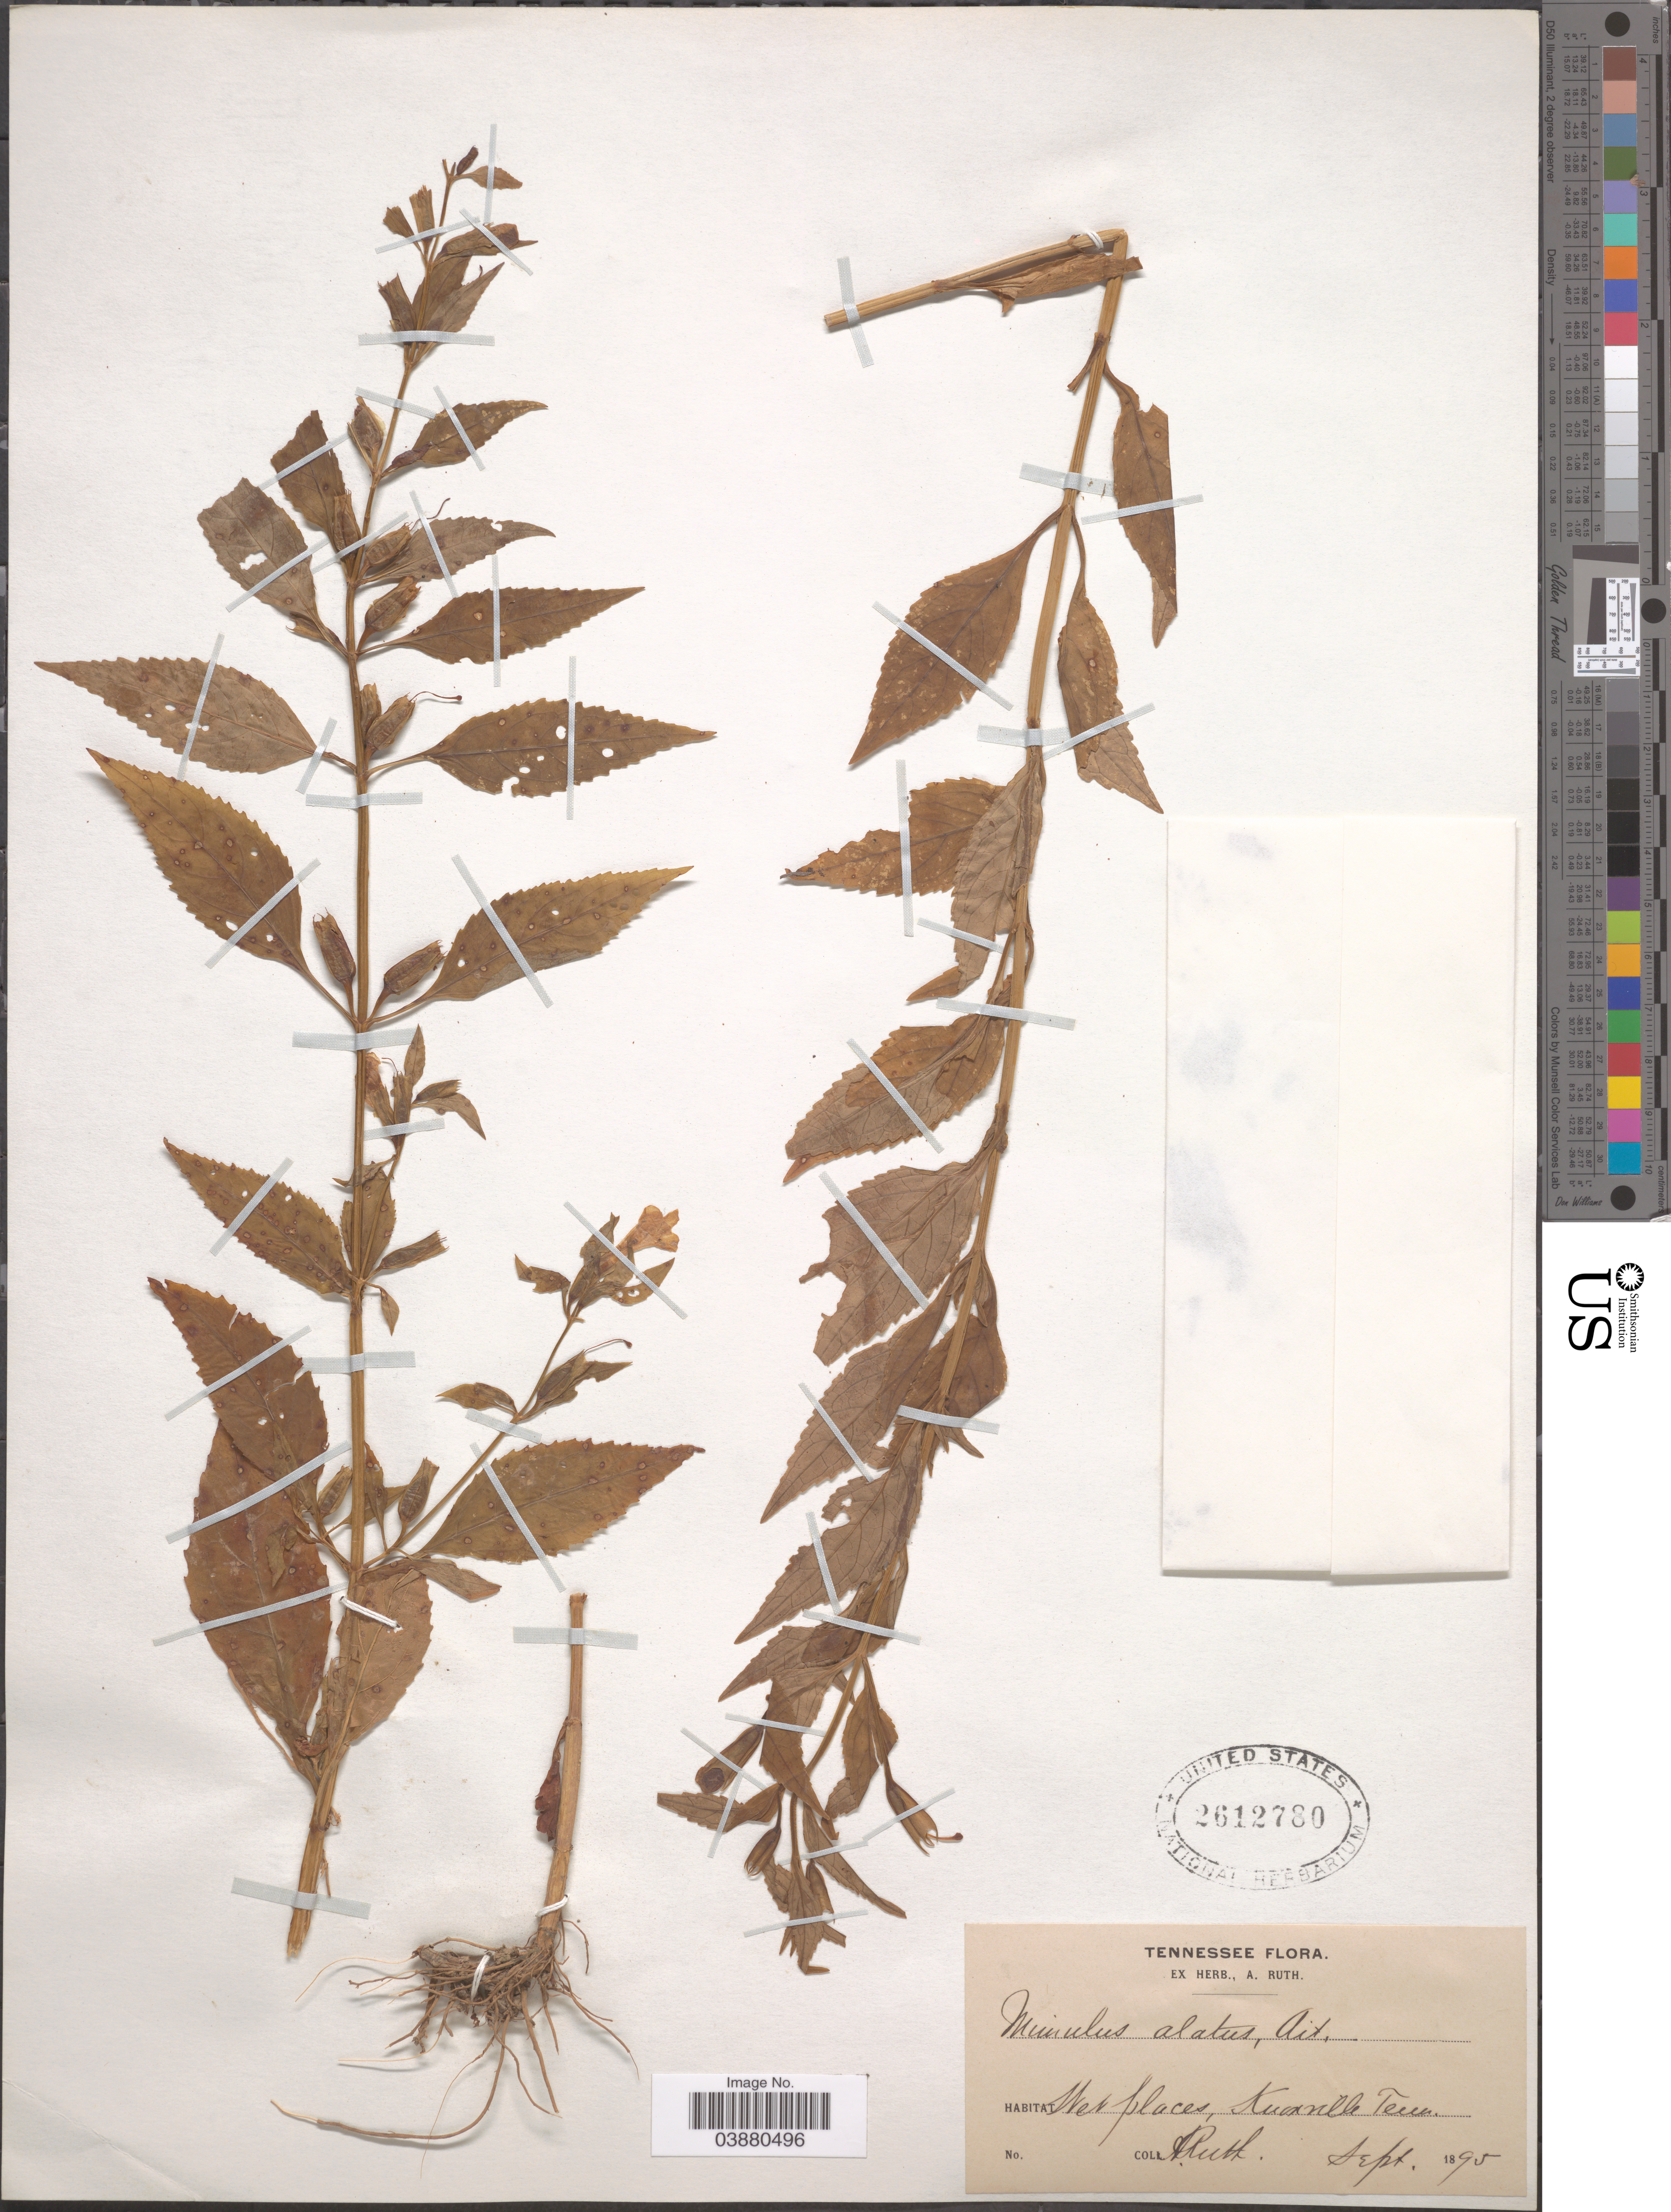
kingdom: Plantae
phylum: Tracheophyta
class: Magnoliopsida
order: Lamiales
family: Phrymaceae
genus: Mimulus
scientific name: Mimulus alatus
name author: Aiton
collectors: A. Ruth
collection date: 1895-09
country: United States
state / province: Tennessee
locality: Knoxville.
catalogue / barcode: US 2612780